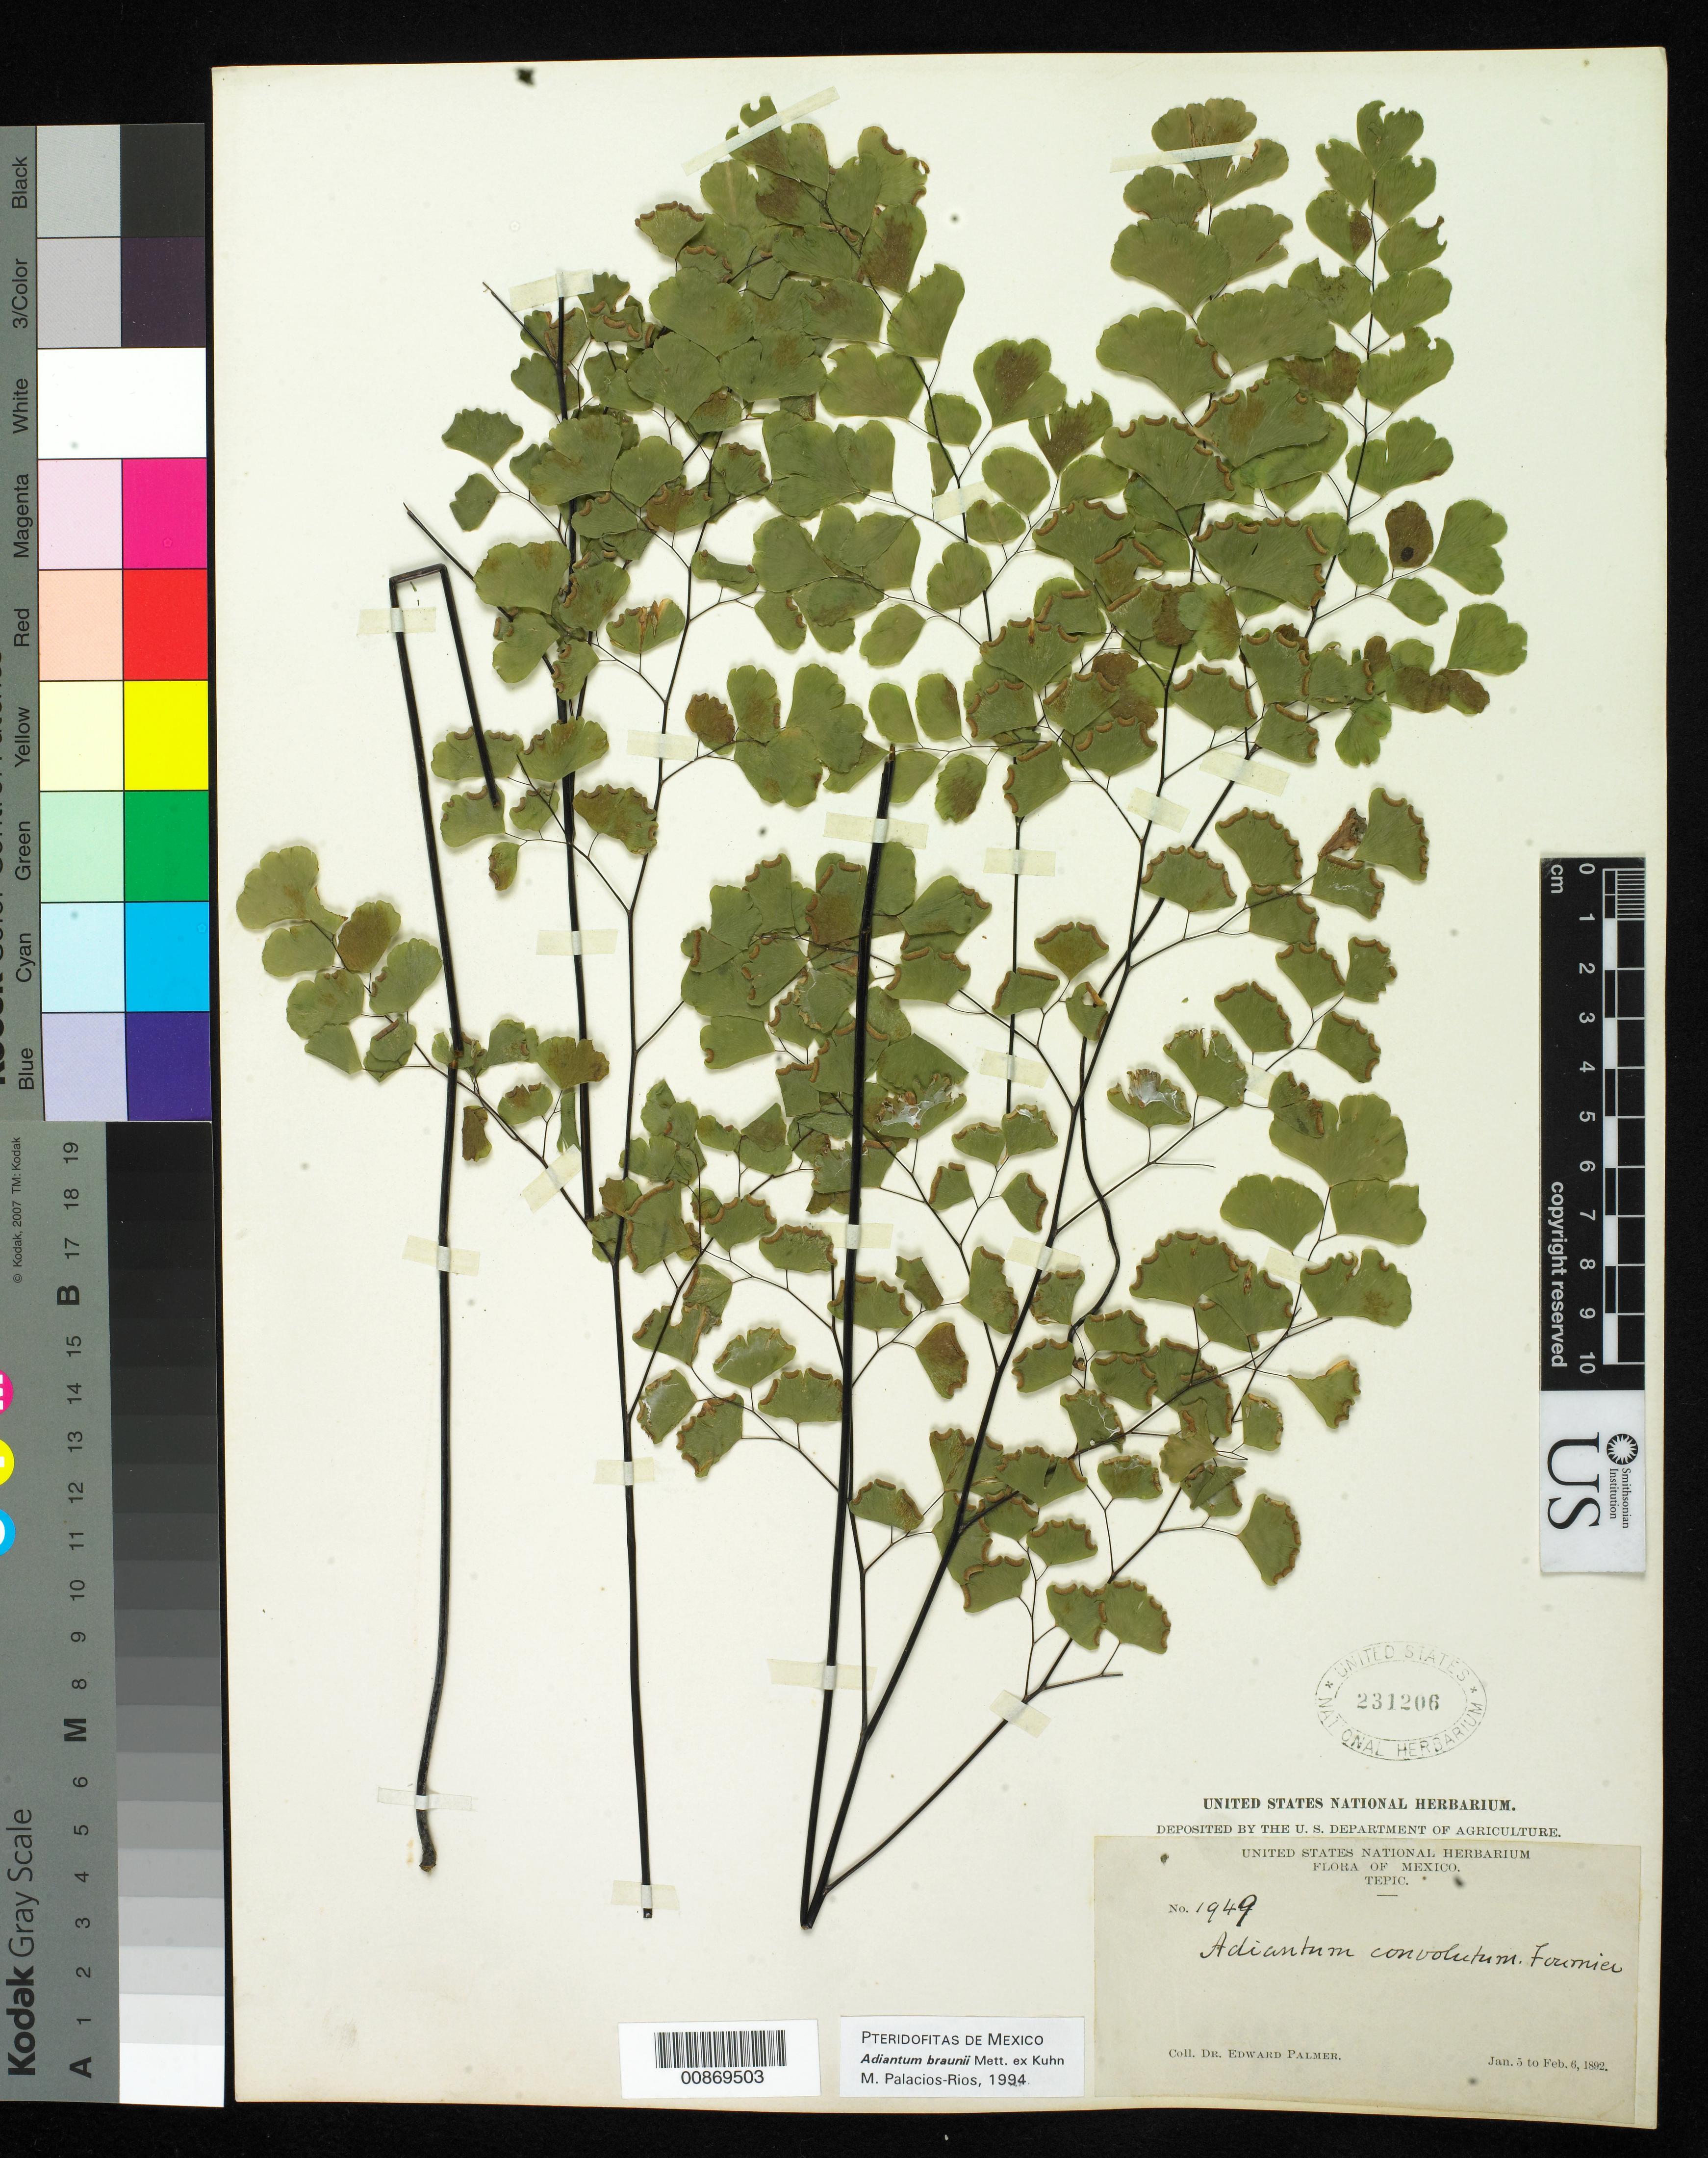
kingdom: Plantae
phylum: Tracheophyta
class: Polypodiopsida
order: Polypodiales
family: Pteridaceae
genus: Adiantum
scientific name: Adiantum braunii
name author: Mett. ex Kuhn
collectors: E. Palmer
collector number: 1949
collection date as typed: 05 Jan 1892 to 06 Feb 1892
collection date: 1892-01-05/1892-02-06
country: Mexico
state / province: Nayarit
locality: Tepic, Nayarit.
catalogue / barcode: US 231206